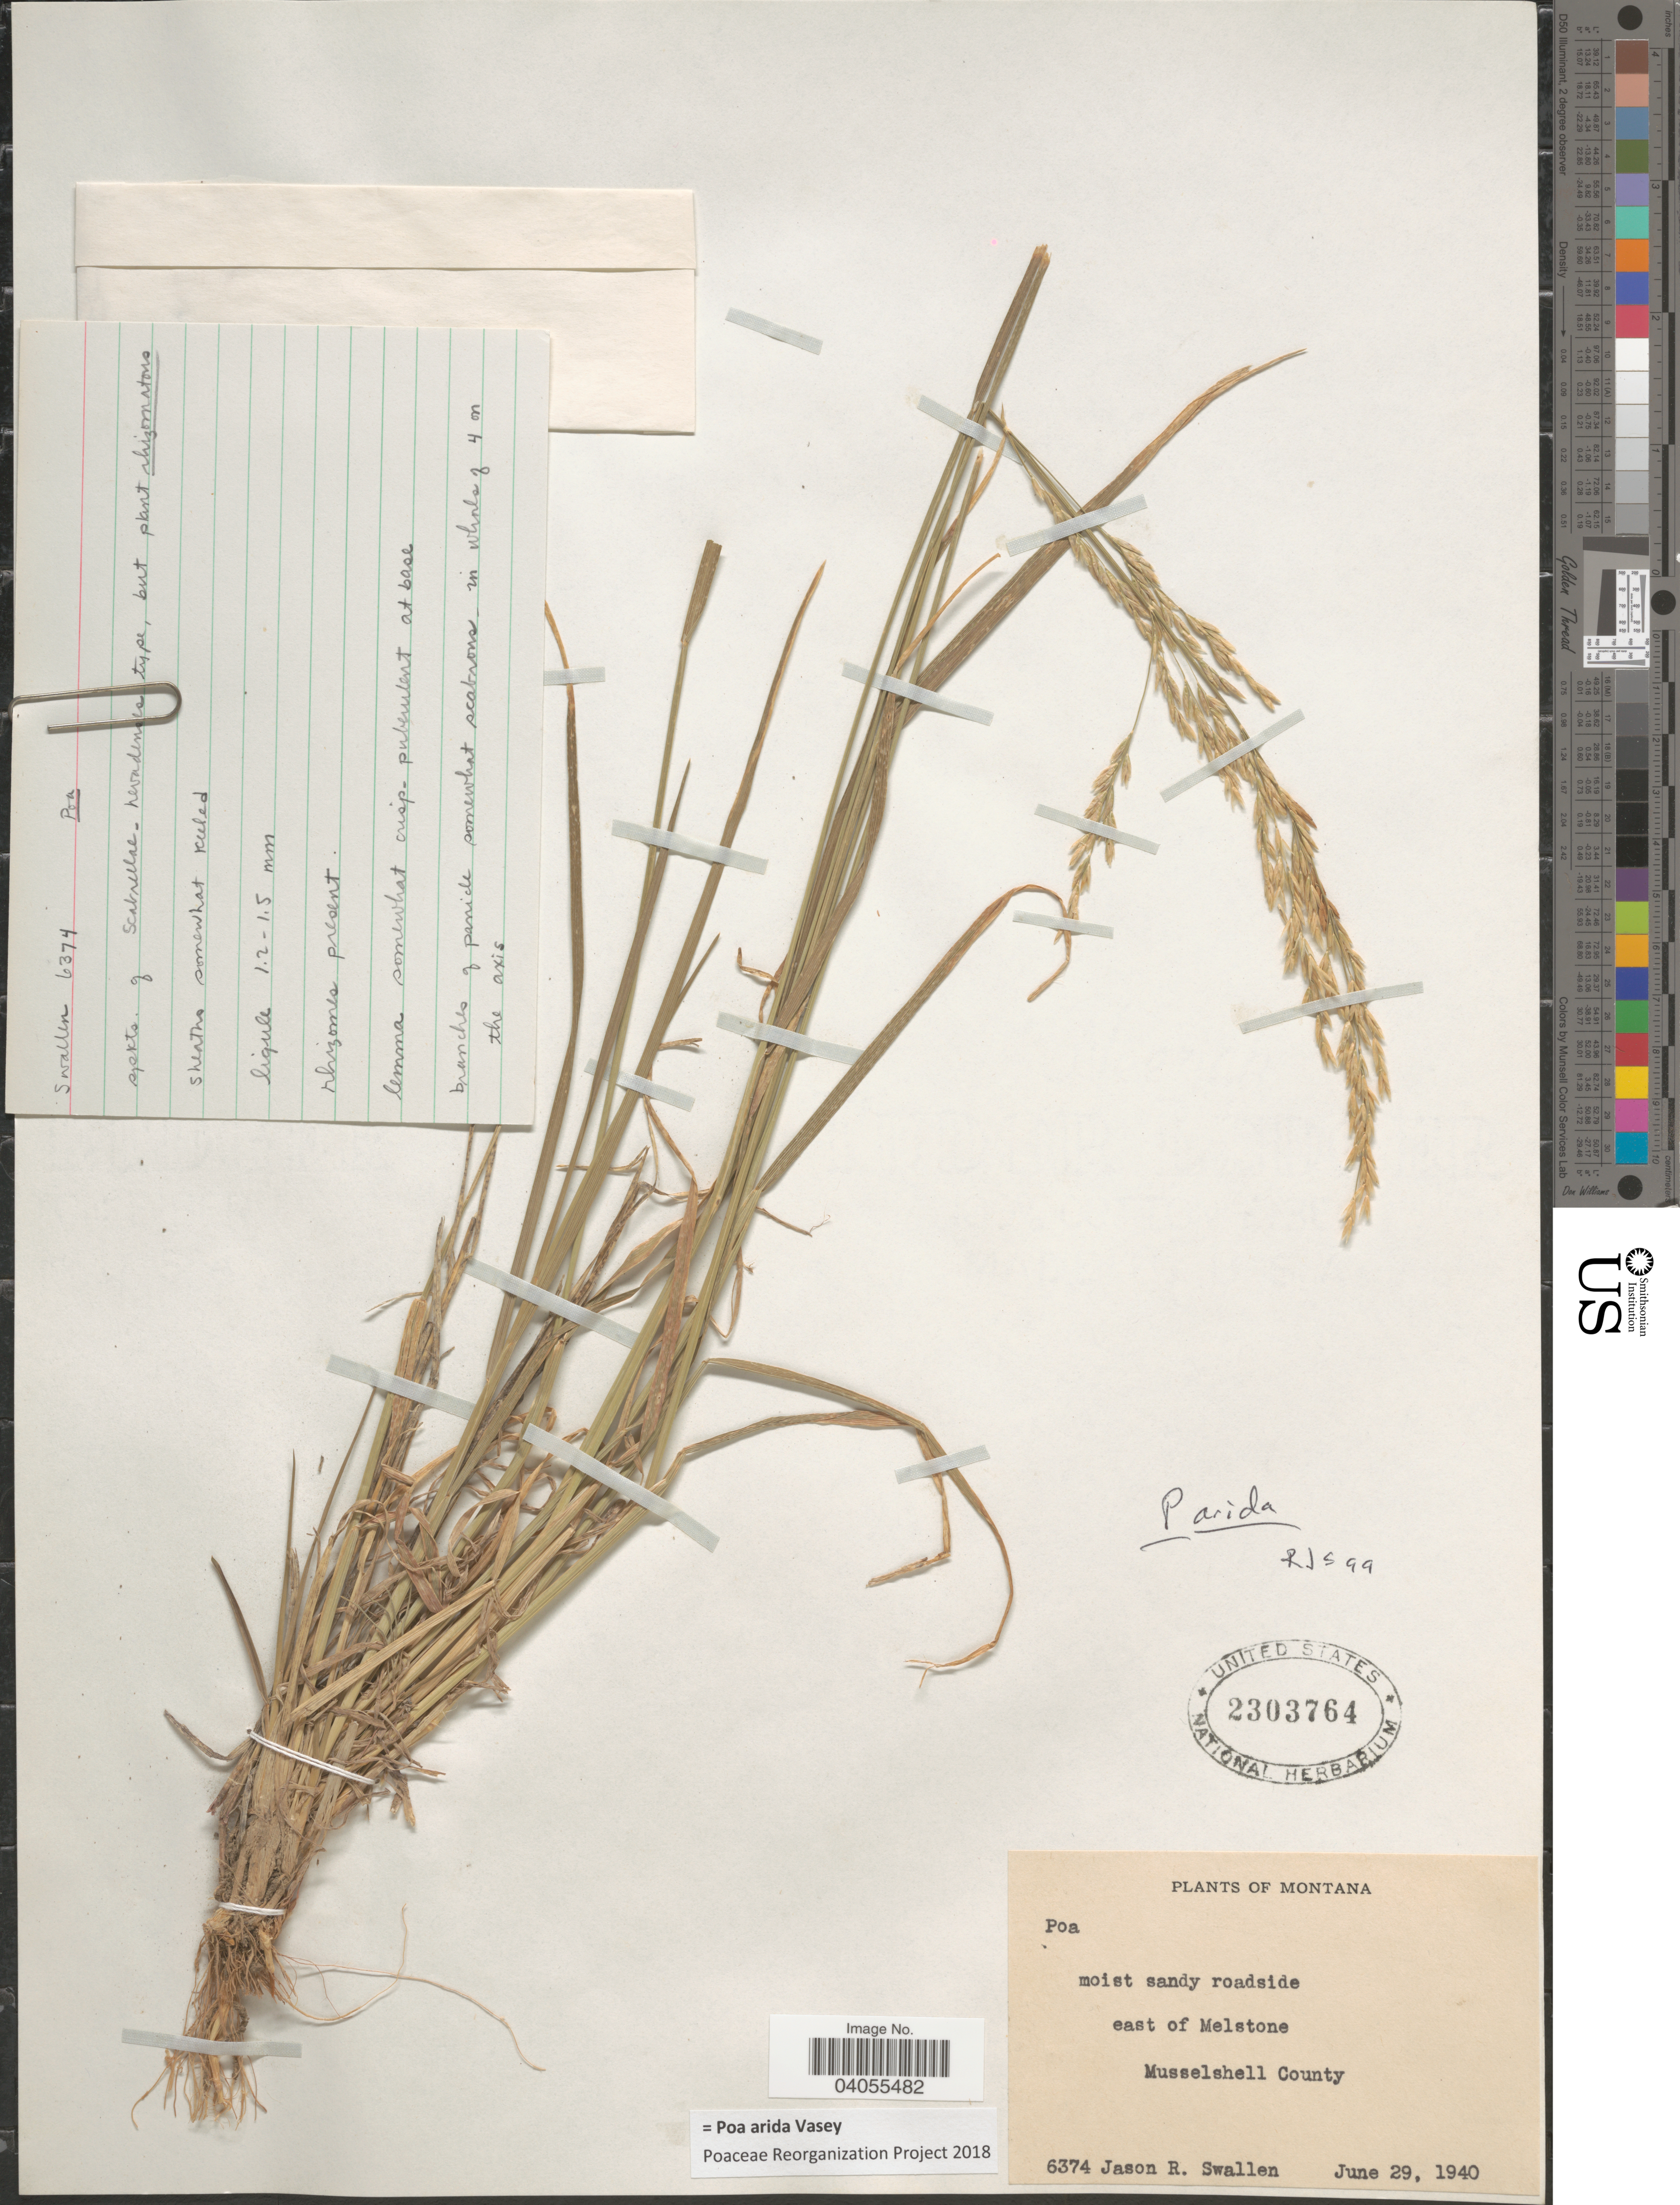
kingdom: Plantae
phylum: Tracheophyta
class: Liliopsida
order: Poales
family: Poaceae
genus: Poa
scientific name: Poa arida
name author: Vasey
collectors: J. R. Swallen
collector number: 6374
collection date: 1940-06-29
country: United States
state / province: Montana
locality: Moist sandy roadside. East of Melstone. Musselshell County.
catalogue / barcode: US 2303764